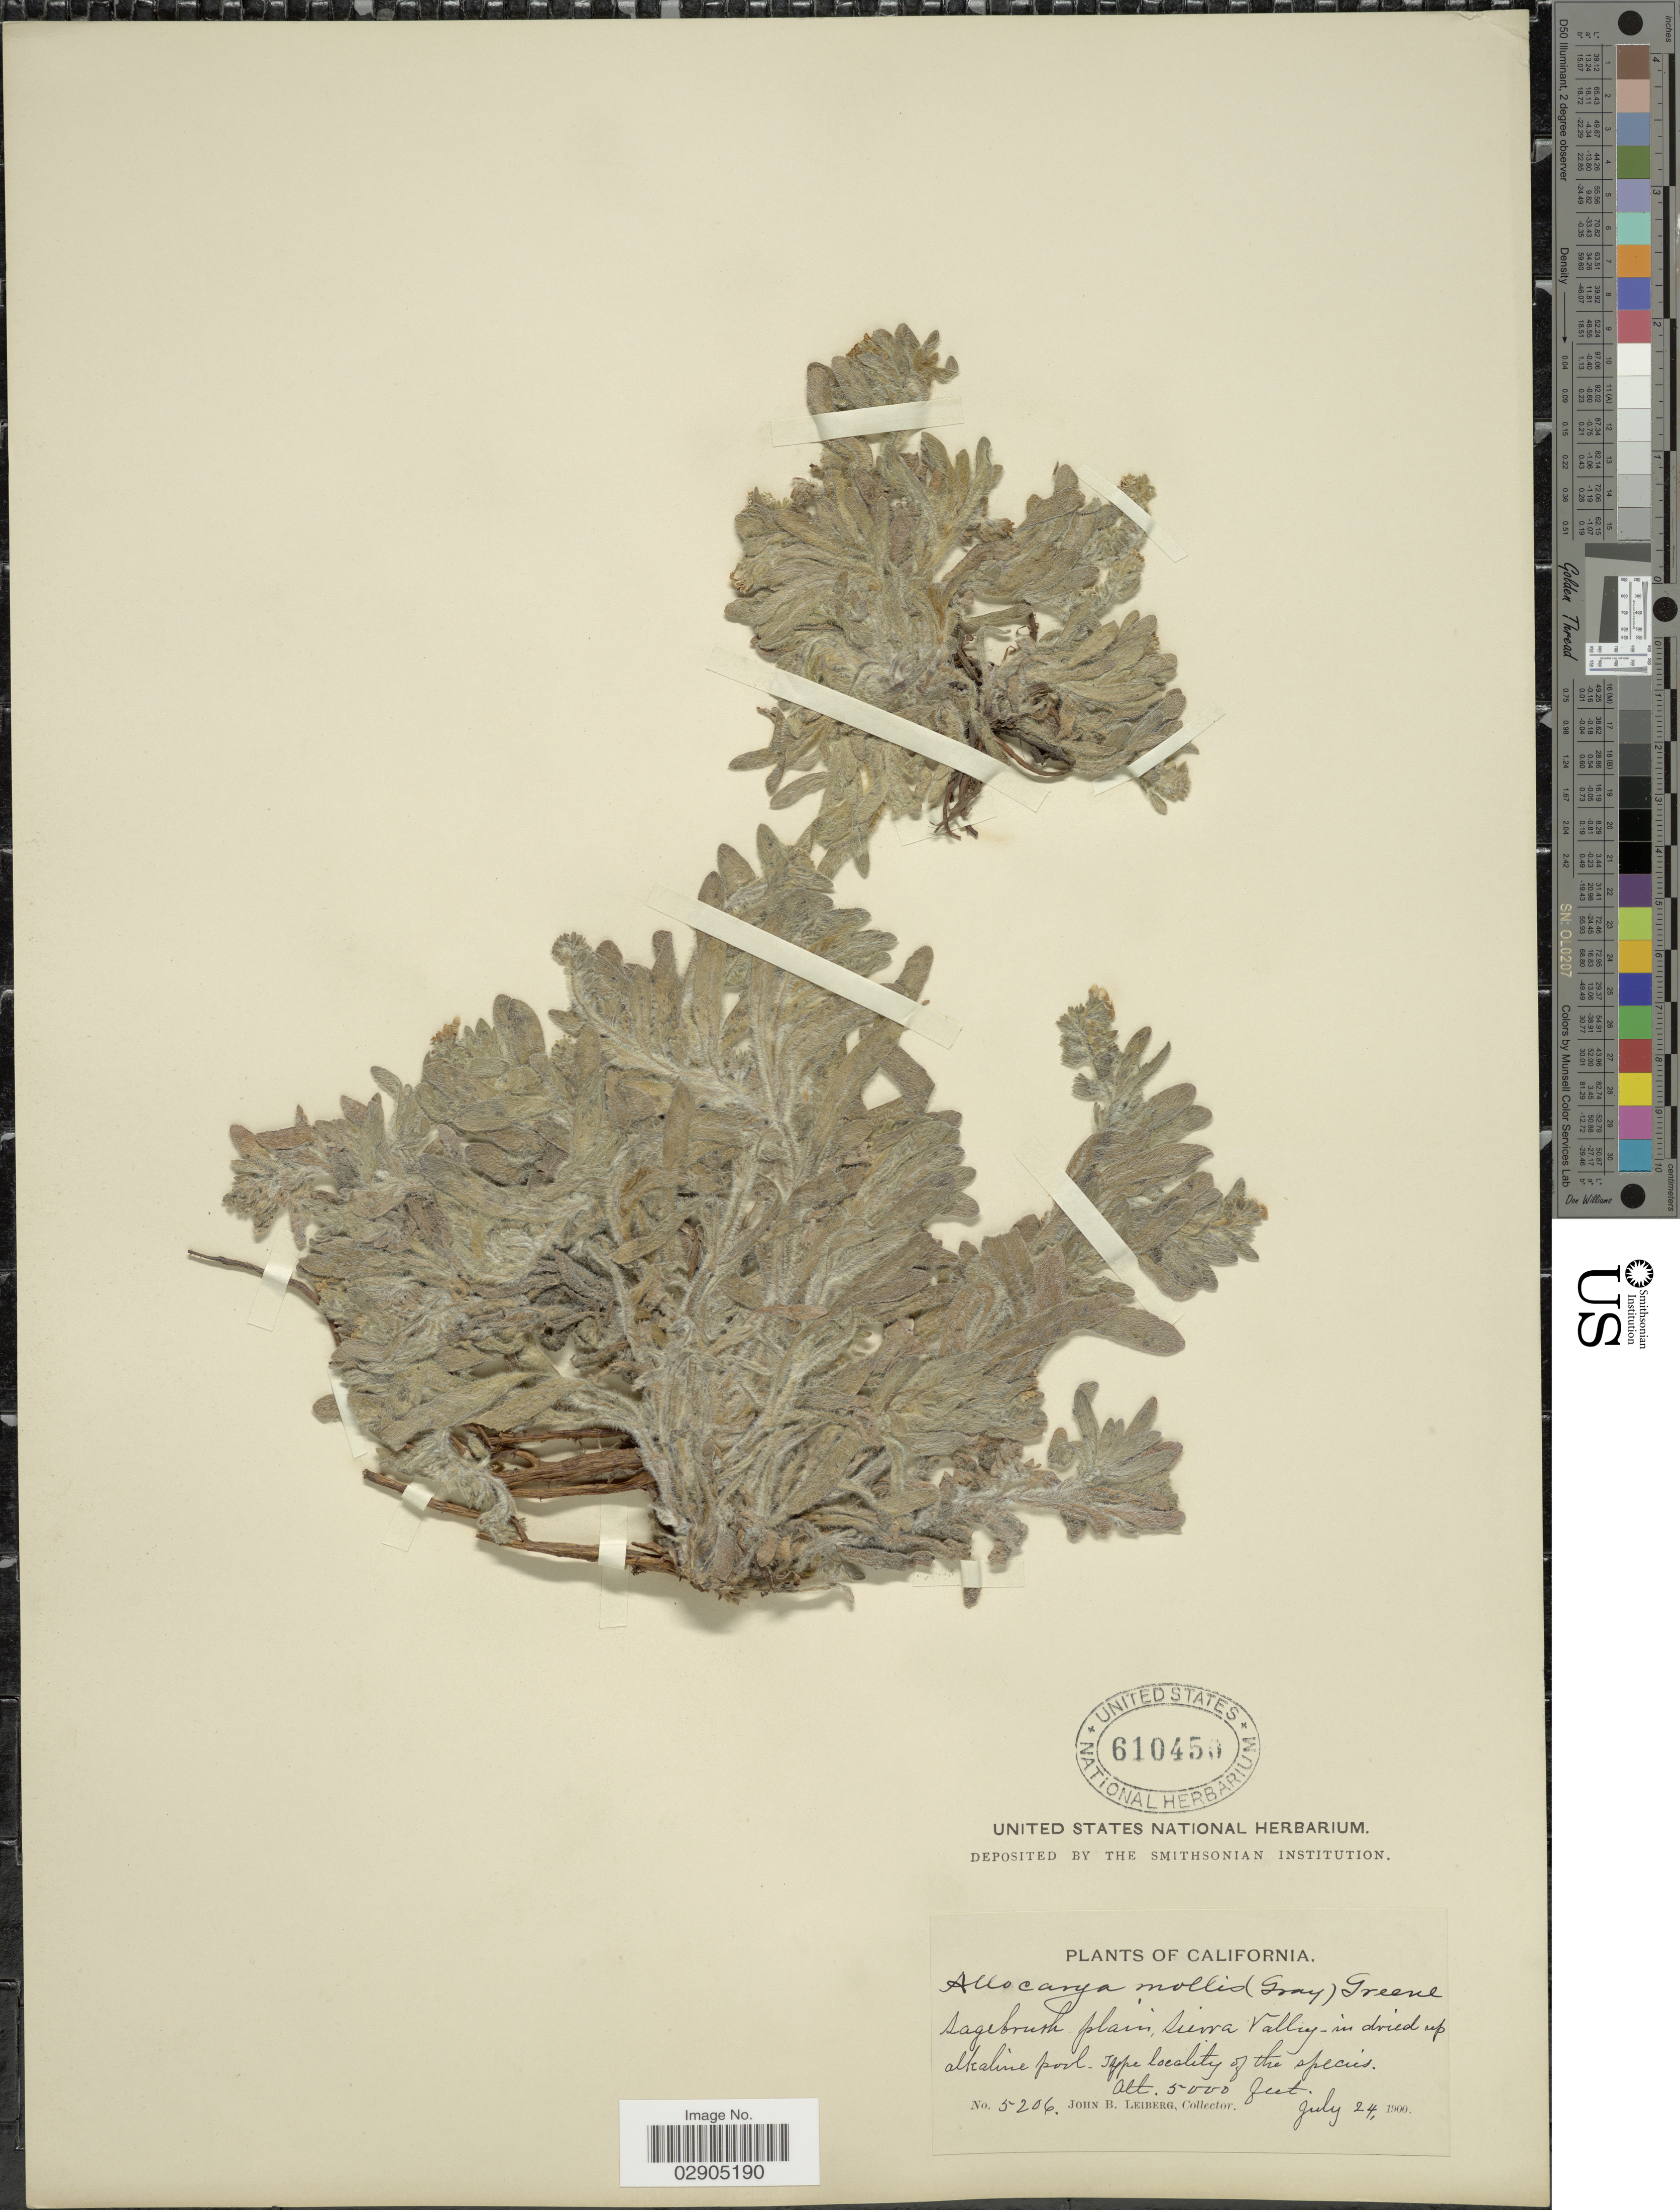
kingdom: Plantae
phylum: Tracheophyta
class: Magnoliopsida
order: Boraginales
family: Boraginaceae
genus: Allocarya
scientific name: Allocarya chorisiana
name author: (Cham. & Schltdl.) Greene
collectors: J. B. Leiberg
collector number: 5206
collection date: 1900-07-24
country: United States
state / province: California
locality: Sagebrush plain, Sierra Valley- in dried up alkaline pool.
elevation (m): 1524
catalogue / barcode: US 610450